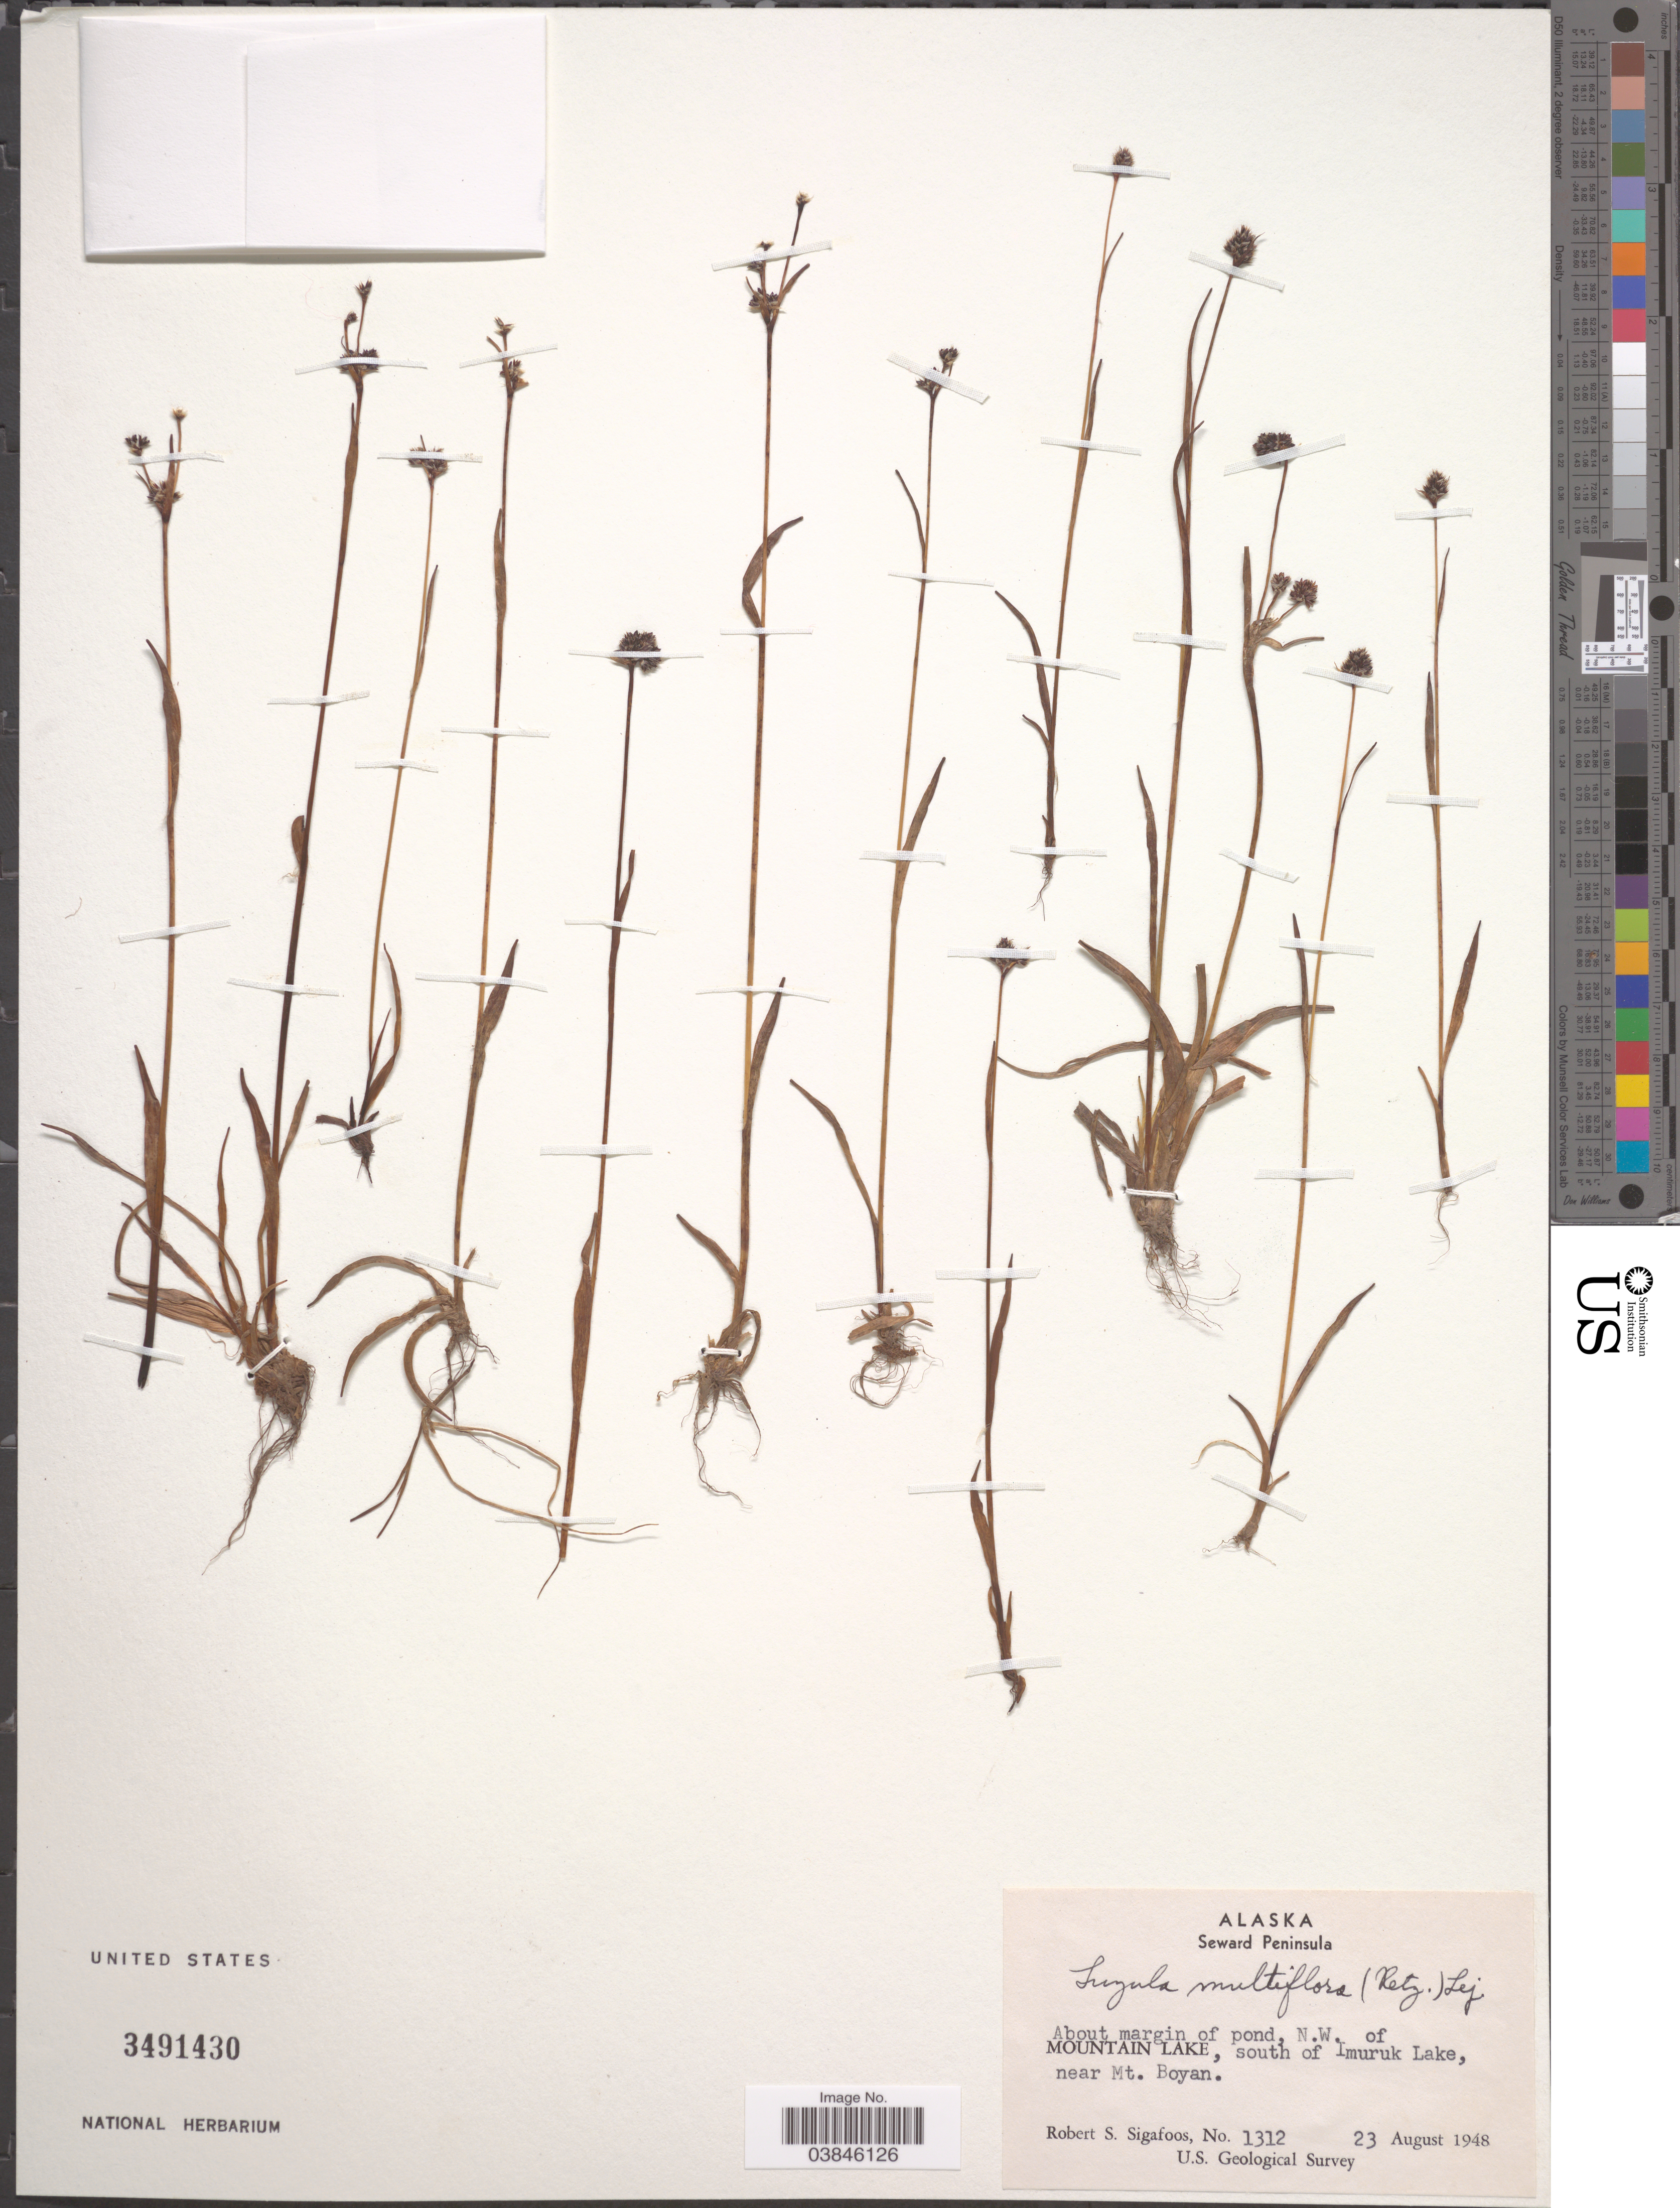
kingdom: Plantae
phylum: Tracheophyta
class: Liliopsida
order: Poales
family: Juncaceae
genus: Luzula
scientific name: Luzula multiflora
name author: (Ehrh.) Lej.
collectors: R. Sigafoos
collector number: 1312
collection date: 1974-08-23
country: United States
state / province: Alaska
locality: Seward Peninsula. About margin of pond, N.W. of Mountain Lake, south of Imuruk Lake, near Mt. Boyan.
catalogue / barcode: US 3491430